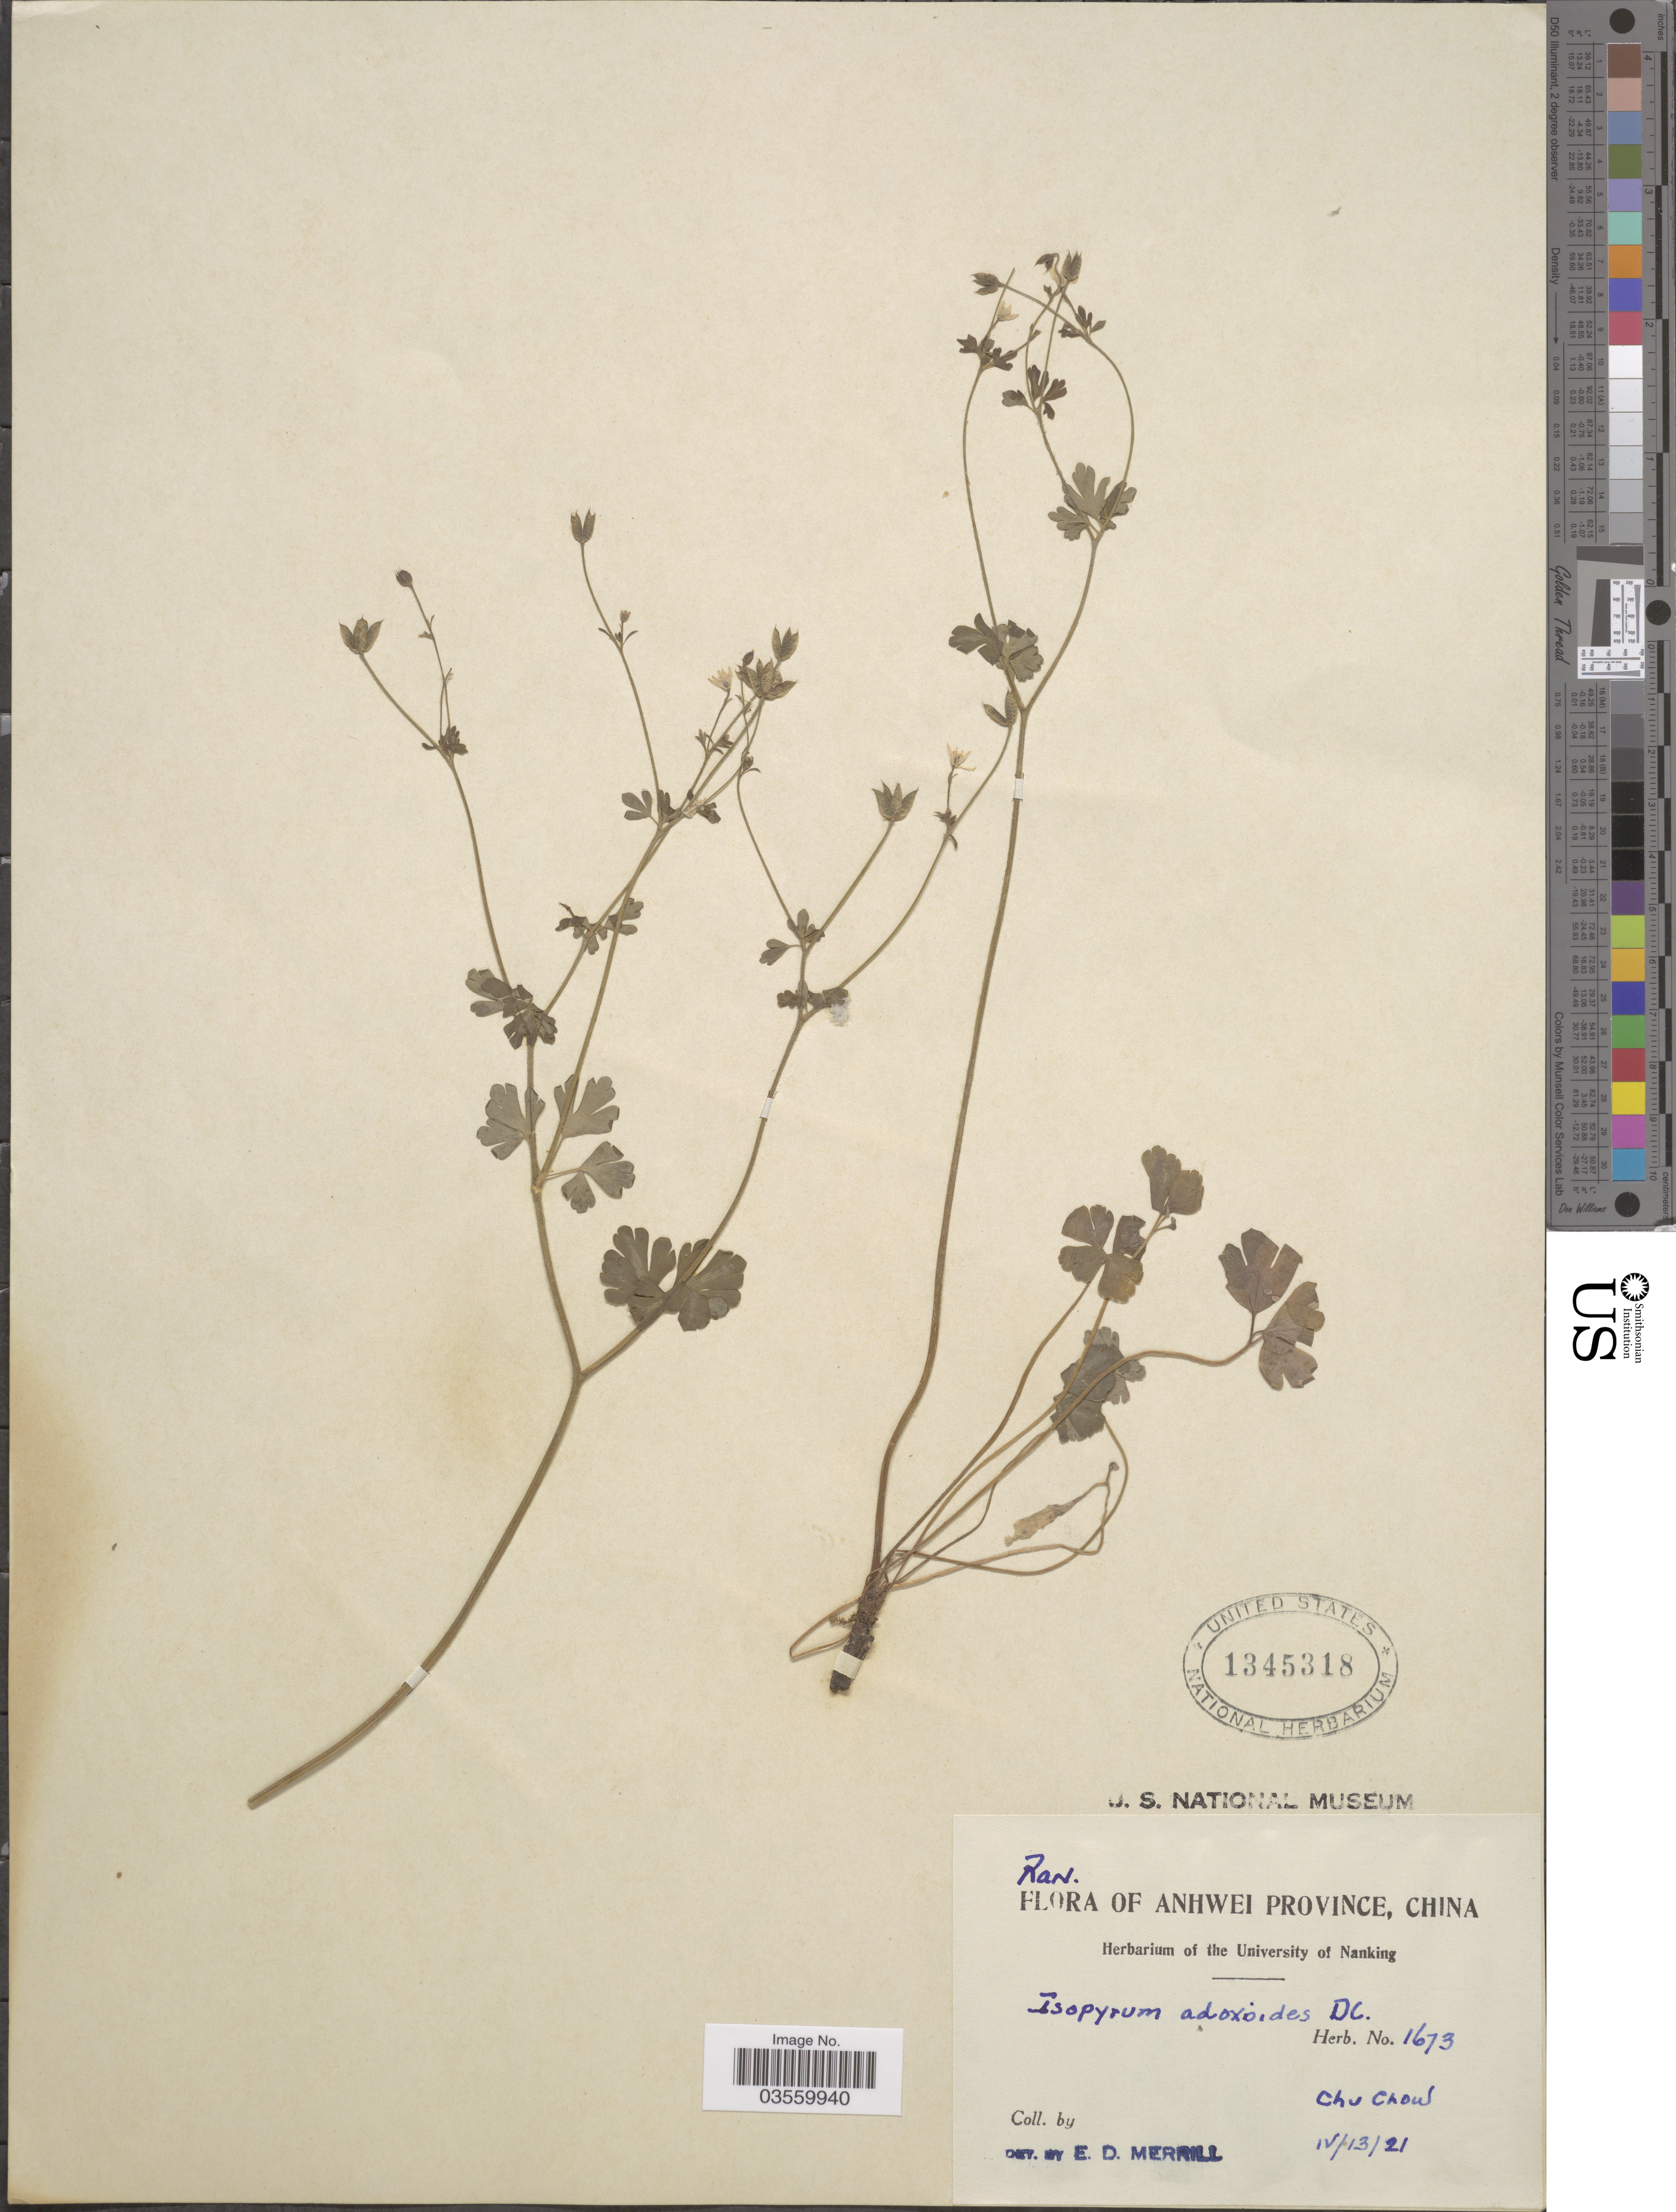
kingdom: Plantae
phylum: Tracheophyta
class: Magnoliopsida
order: Ranunculales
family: Ranunculaceae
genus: Semiaquilegia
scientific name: Semiaquilegia adoxoides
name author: (DC.) Makino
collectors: ex herb. University of Nanking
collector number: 1673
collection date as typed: Transcribed d/m/y: 13/4/21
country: China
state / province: Anhui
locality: Anhwei Province. Chu Chow.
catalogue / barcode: US 1345318